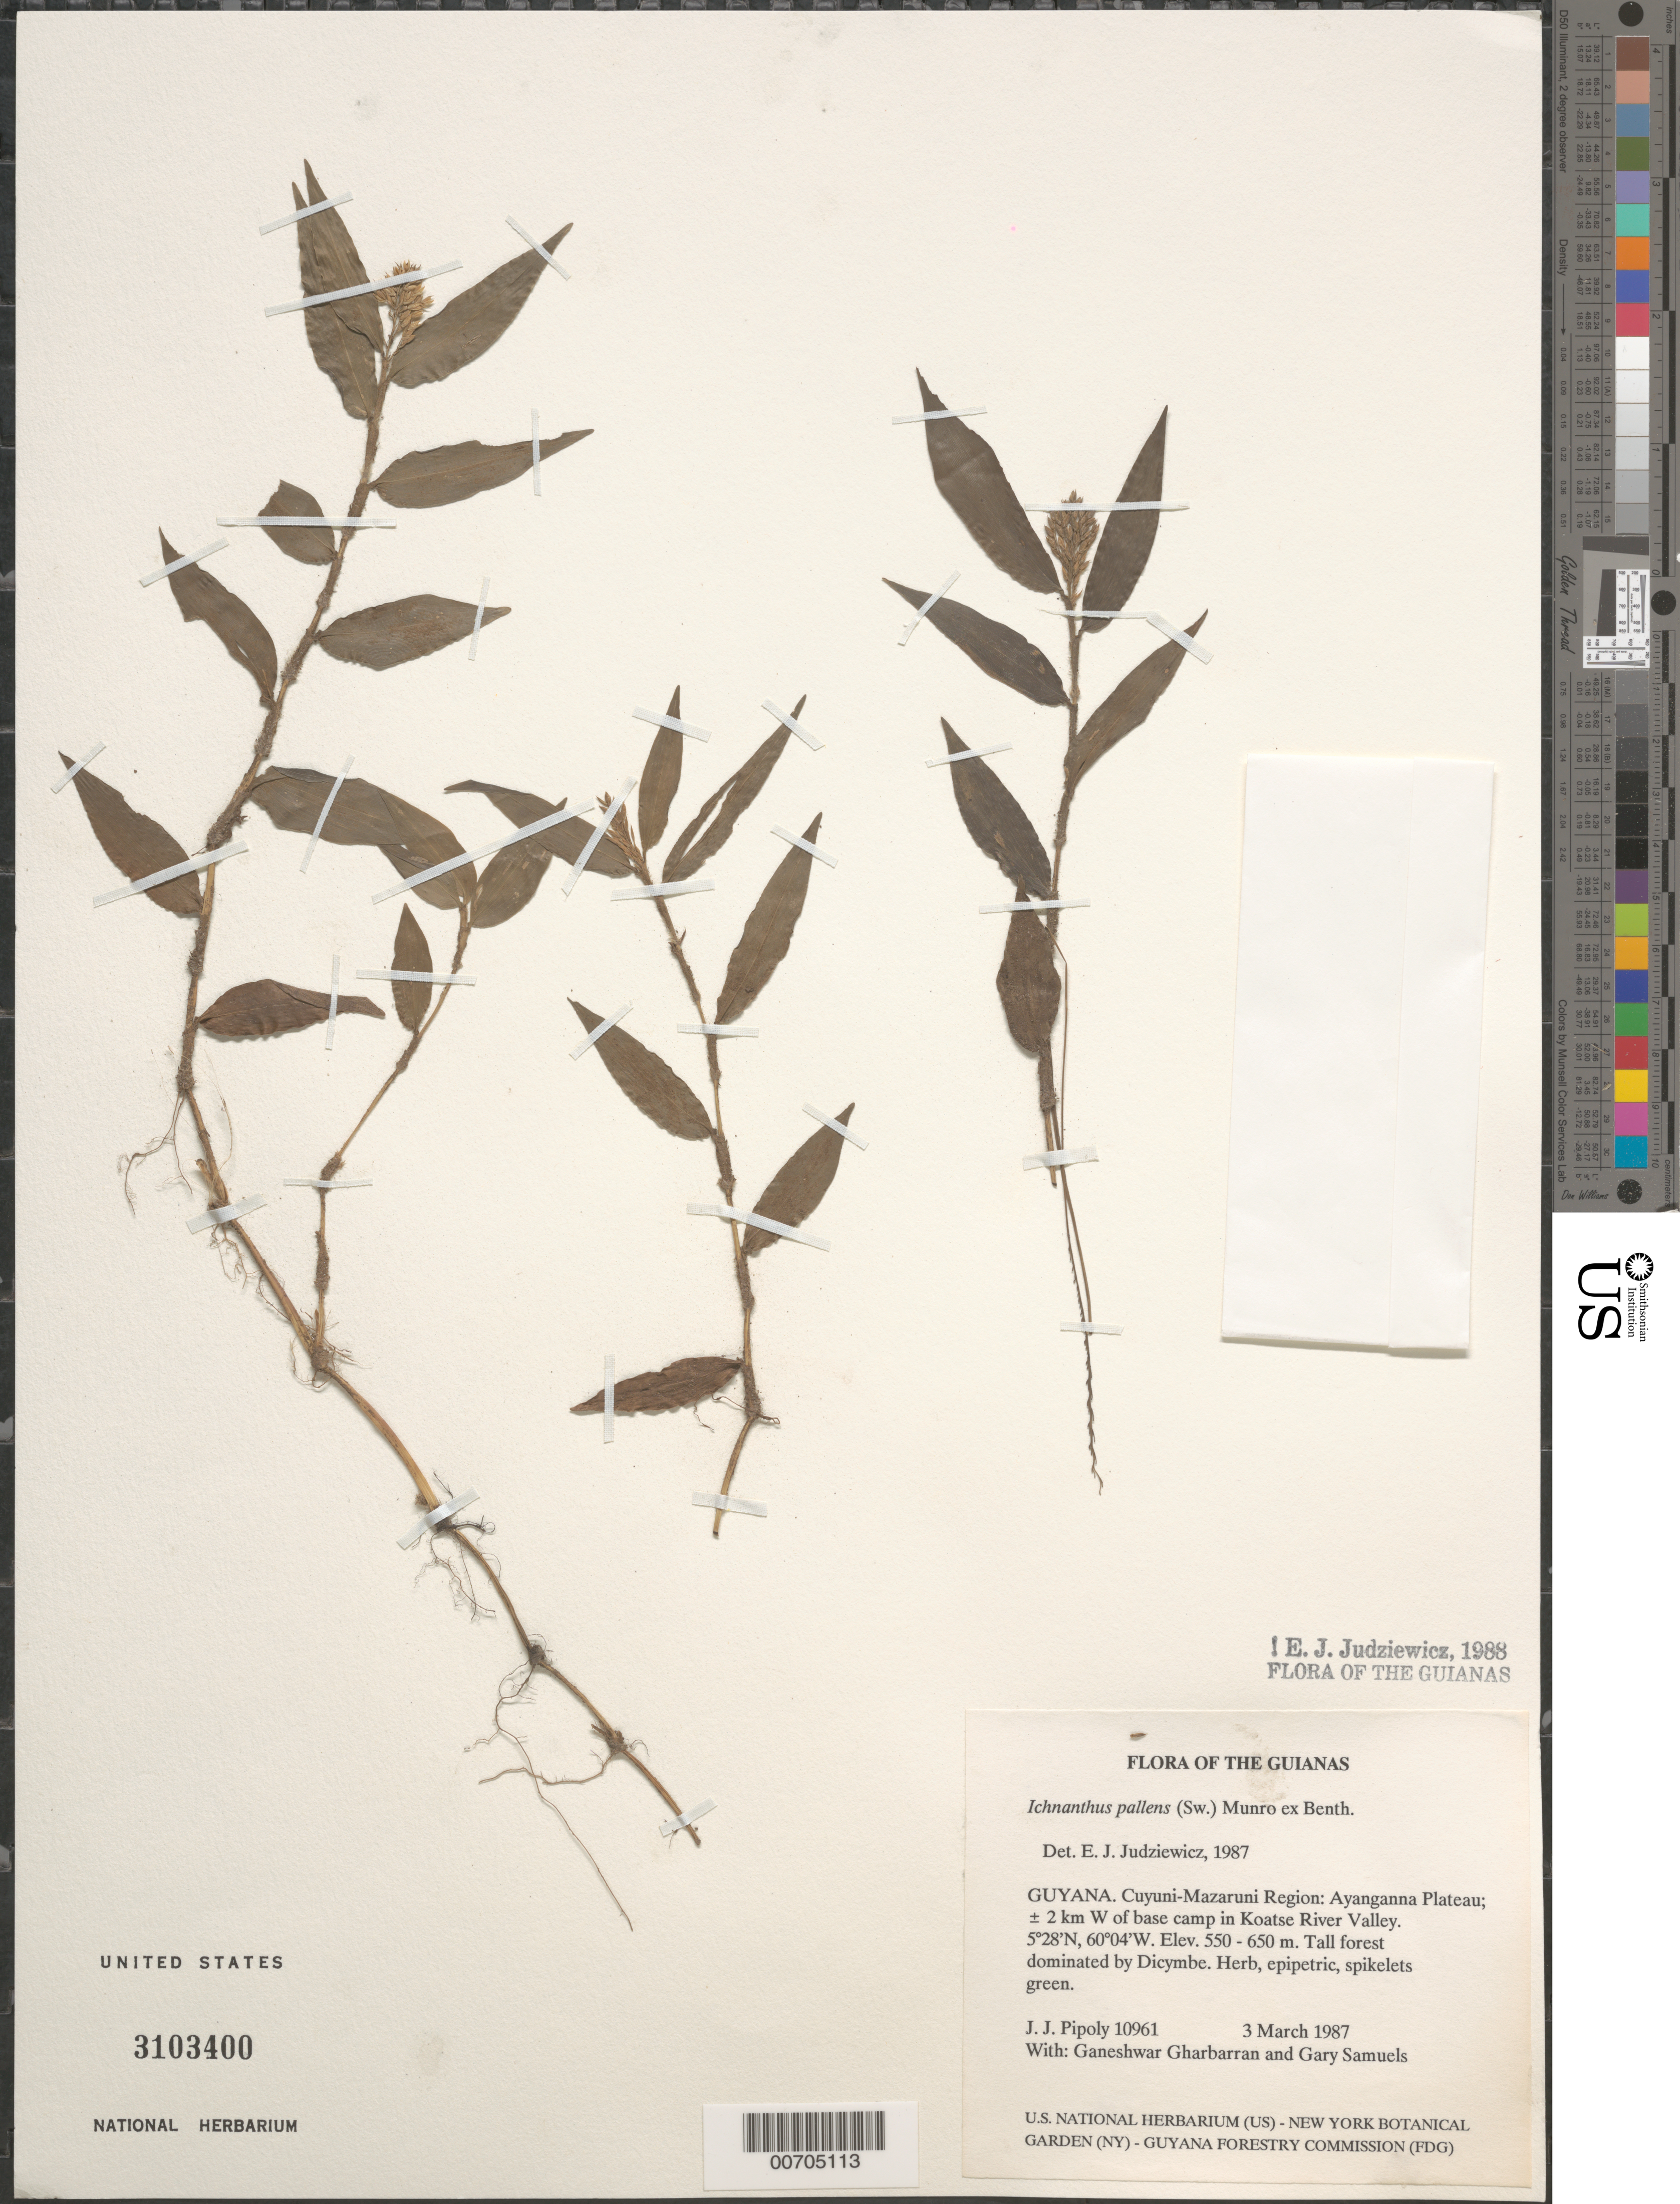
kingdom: Plantae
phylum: Tracheophyta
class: Liliopsida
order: Poales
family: Poaceae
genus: Ichnanthus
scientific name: Ichnanthus pallens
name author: (Sw.) Munro ex Benth.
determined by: Judziewicz, E. J.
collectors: J. J. Pipoly, G. Gharbarran & G. Samuels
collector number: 10961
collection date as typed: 3 March 1987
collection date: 1987-03-03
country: Guyana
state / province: Cuyuni-Mazaruni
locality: Ayanganna Plateau; ± 2 km W of base camp in Koatse River Valley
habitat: Tall forest dominated by Dicymbe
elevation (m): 550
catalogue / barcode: US 3103400